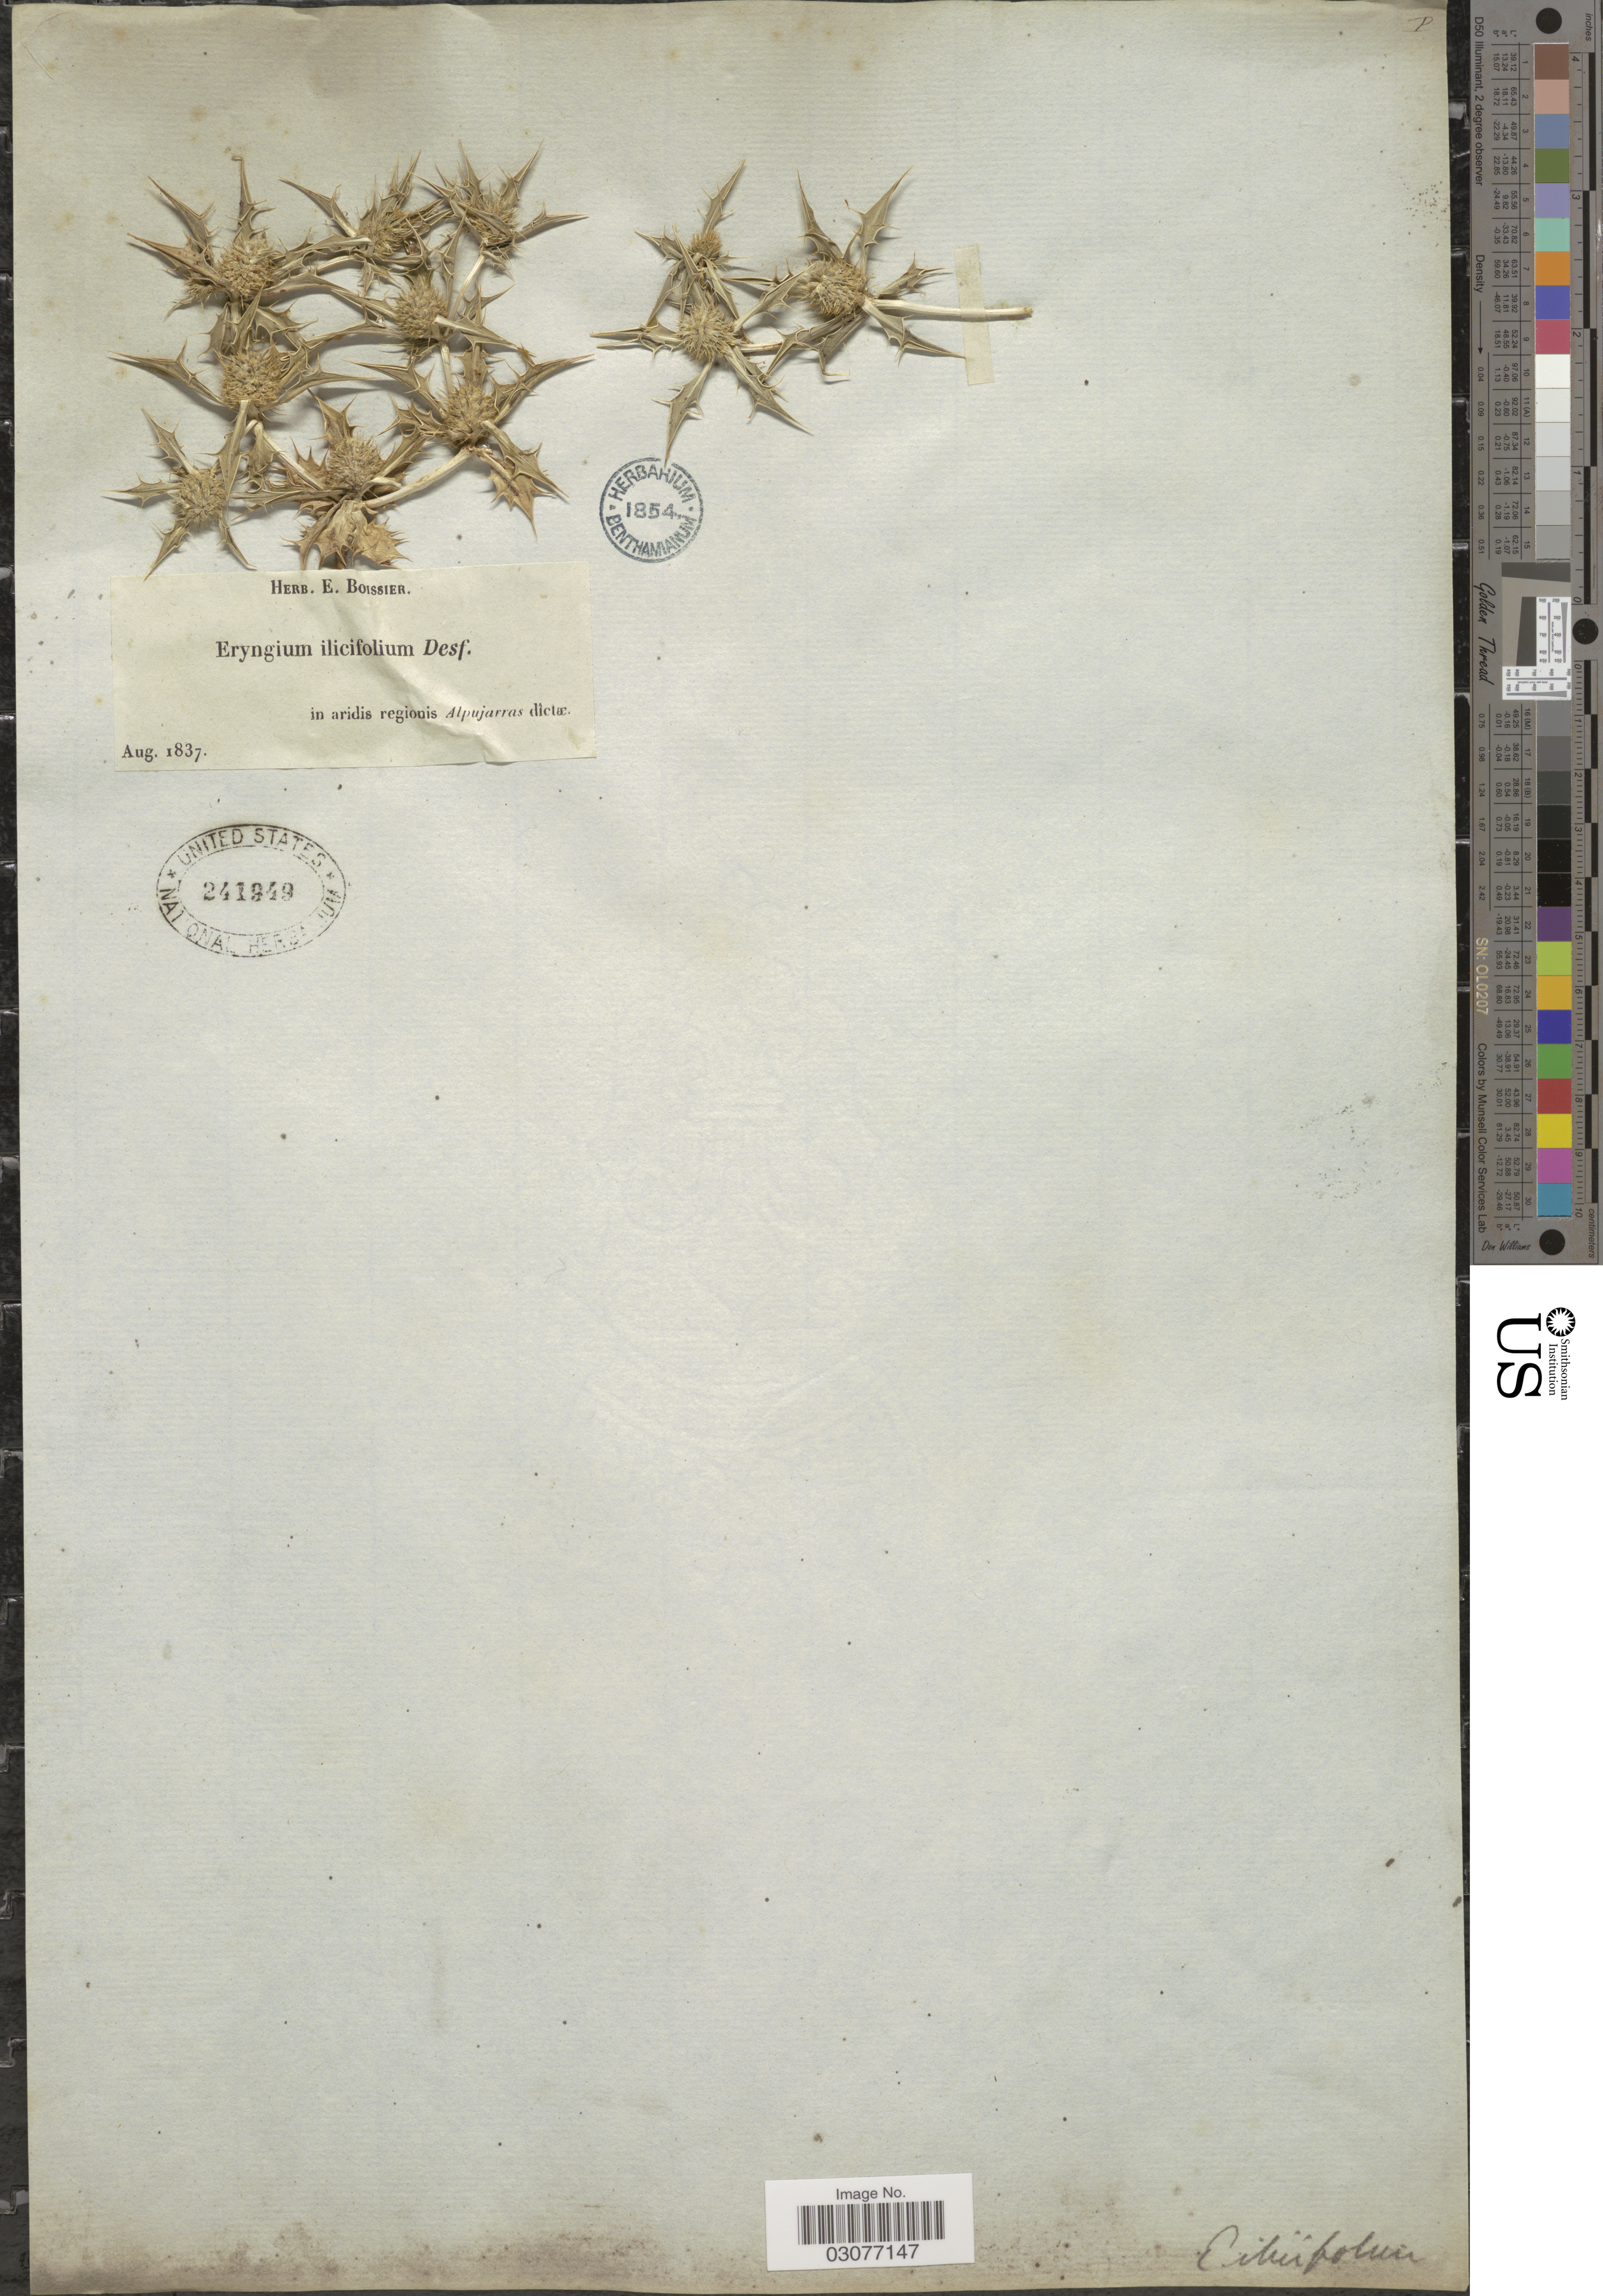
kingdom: Plantae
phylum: Tracheophyta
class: Magnoliopsida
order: Apiales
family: Apiaceae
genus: Eryngium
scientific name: Eryngium ilicifolium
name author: Lam.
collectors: ex herb. E. Boissier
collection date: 1837-08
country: Spain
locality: In aridis regionis Alpujarras.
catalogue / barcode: US 241949